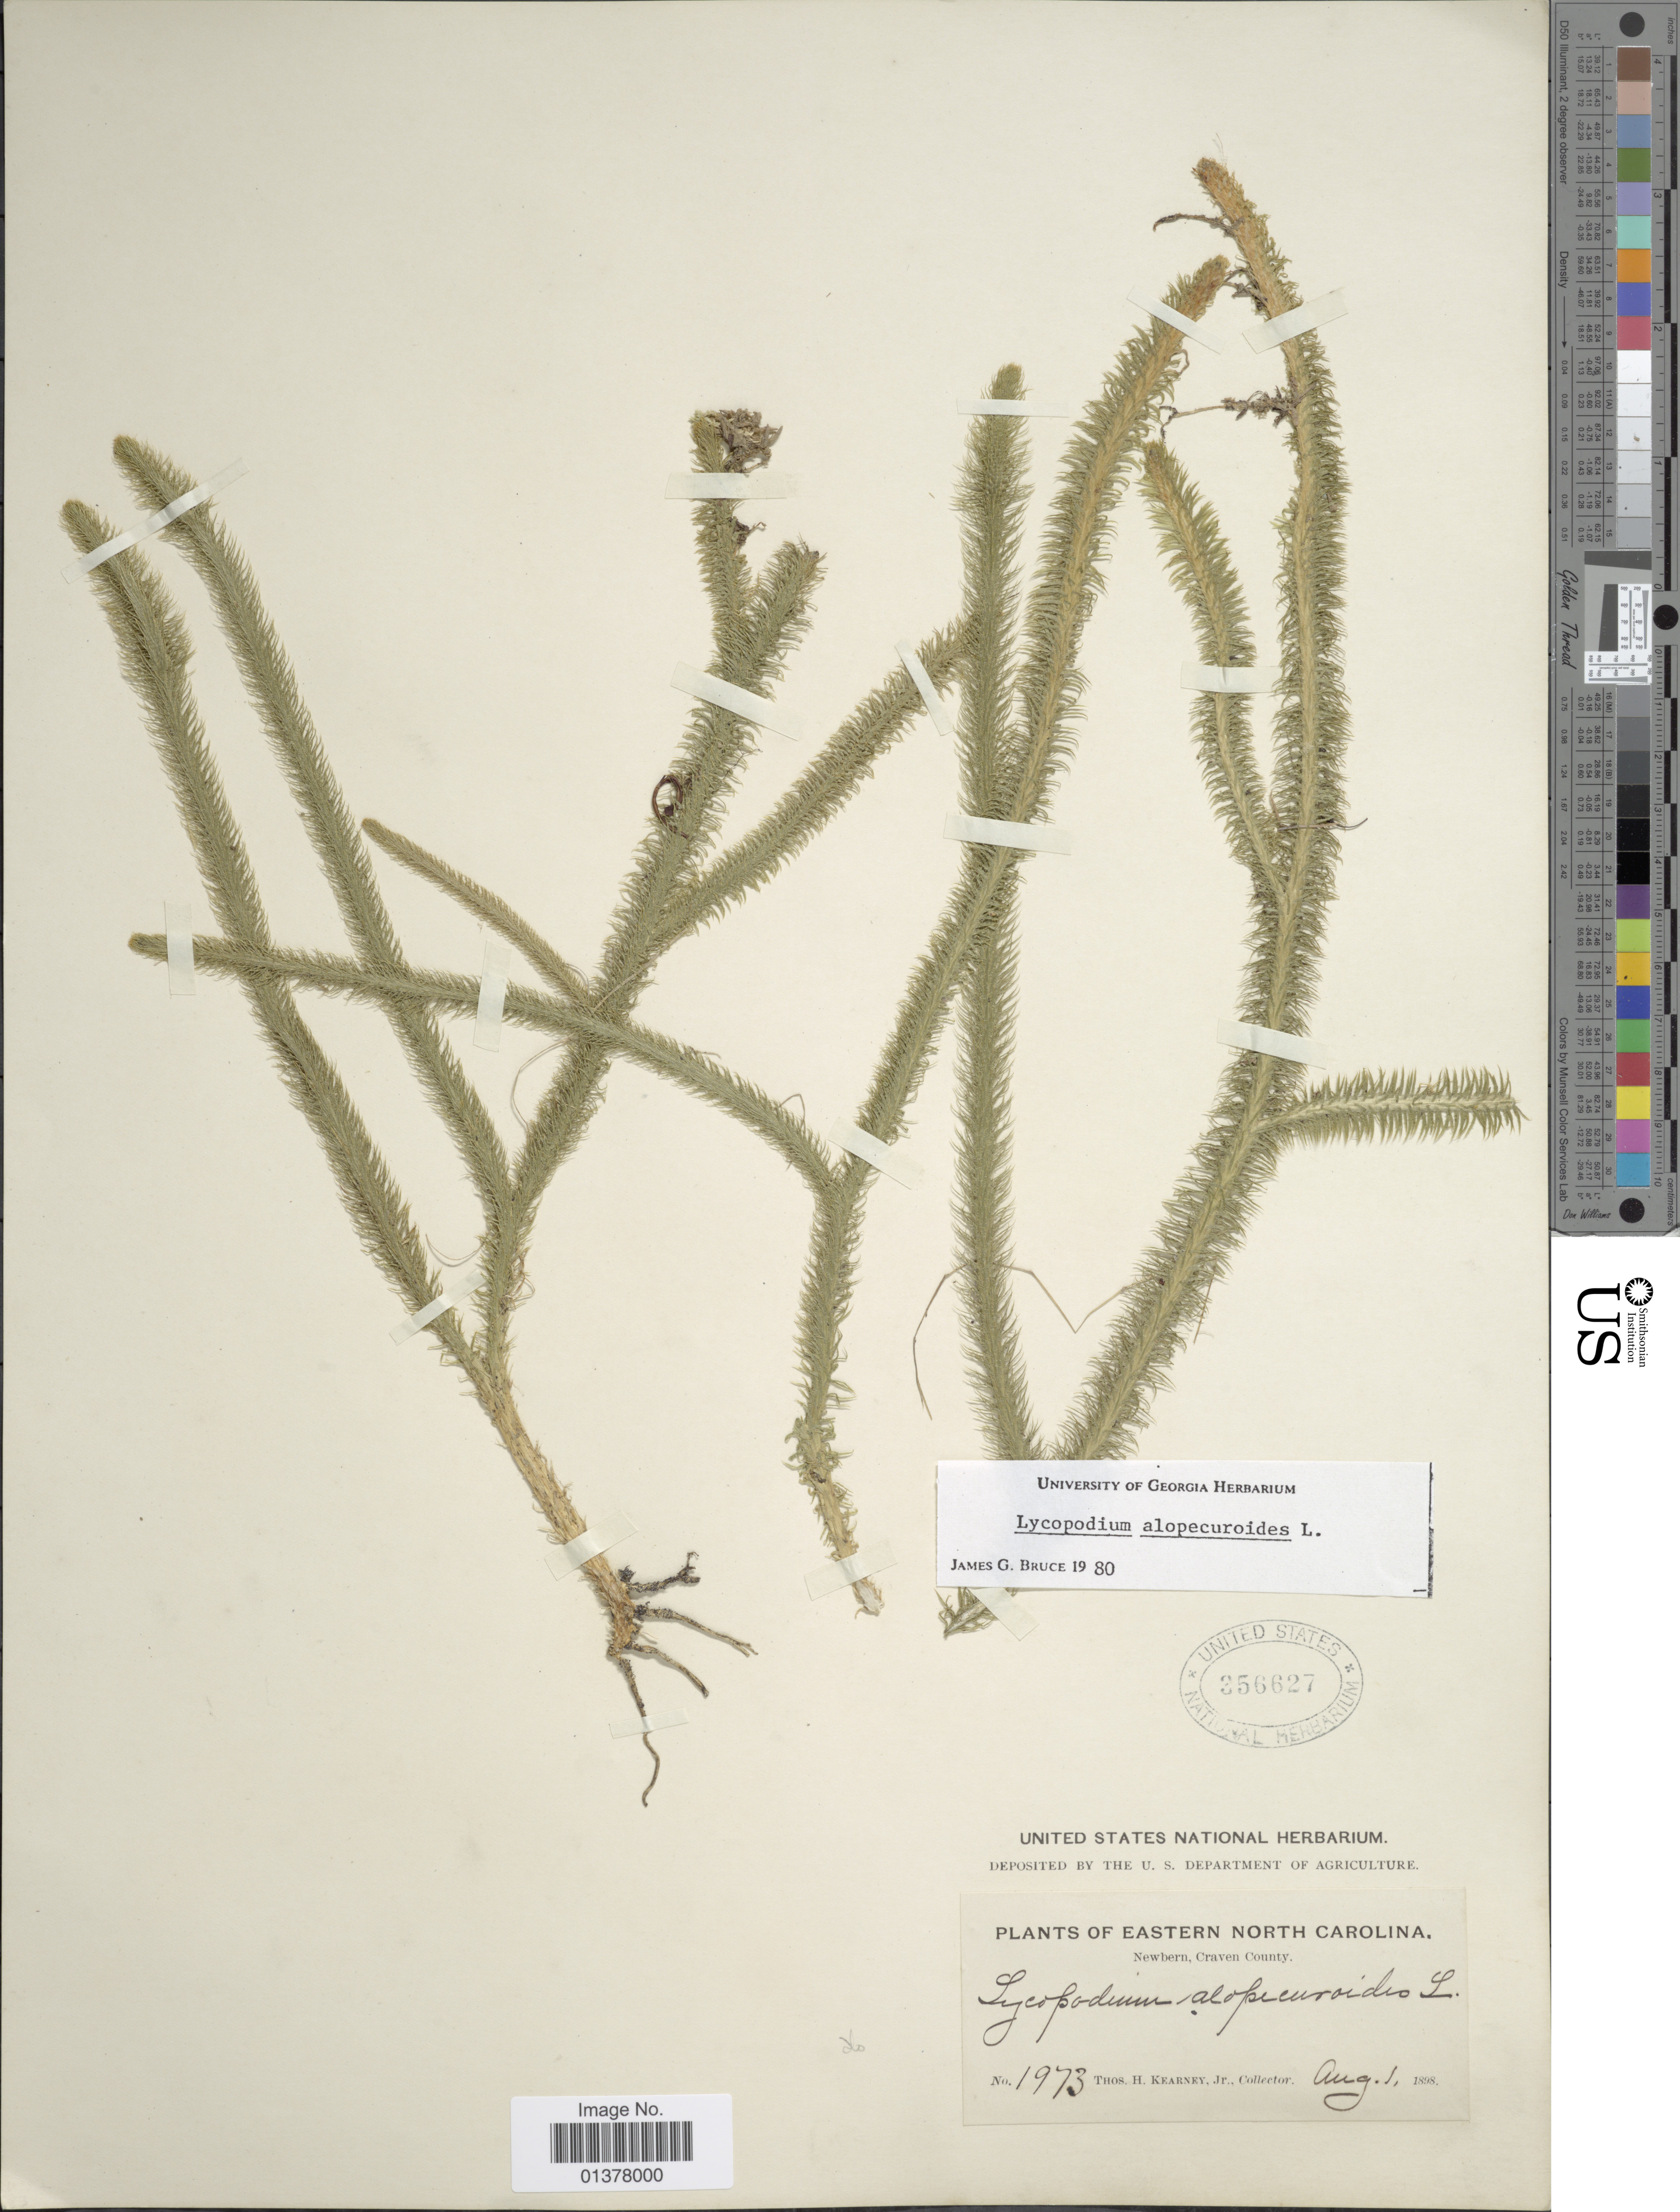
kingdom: Plantae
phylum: Tracheophyta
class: Lycopodiopsida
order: Lycopodiales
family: Lycopodiaceae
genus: Lycopodiella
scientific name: Lycopodiella alopecuroides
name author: (L.) Cranfill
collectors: T. H. Kearney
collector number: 1973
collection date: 1898-08-01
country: United States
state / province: North Carolina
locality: Newbern, Craven County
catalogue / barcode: US 356627